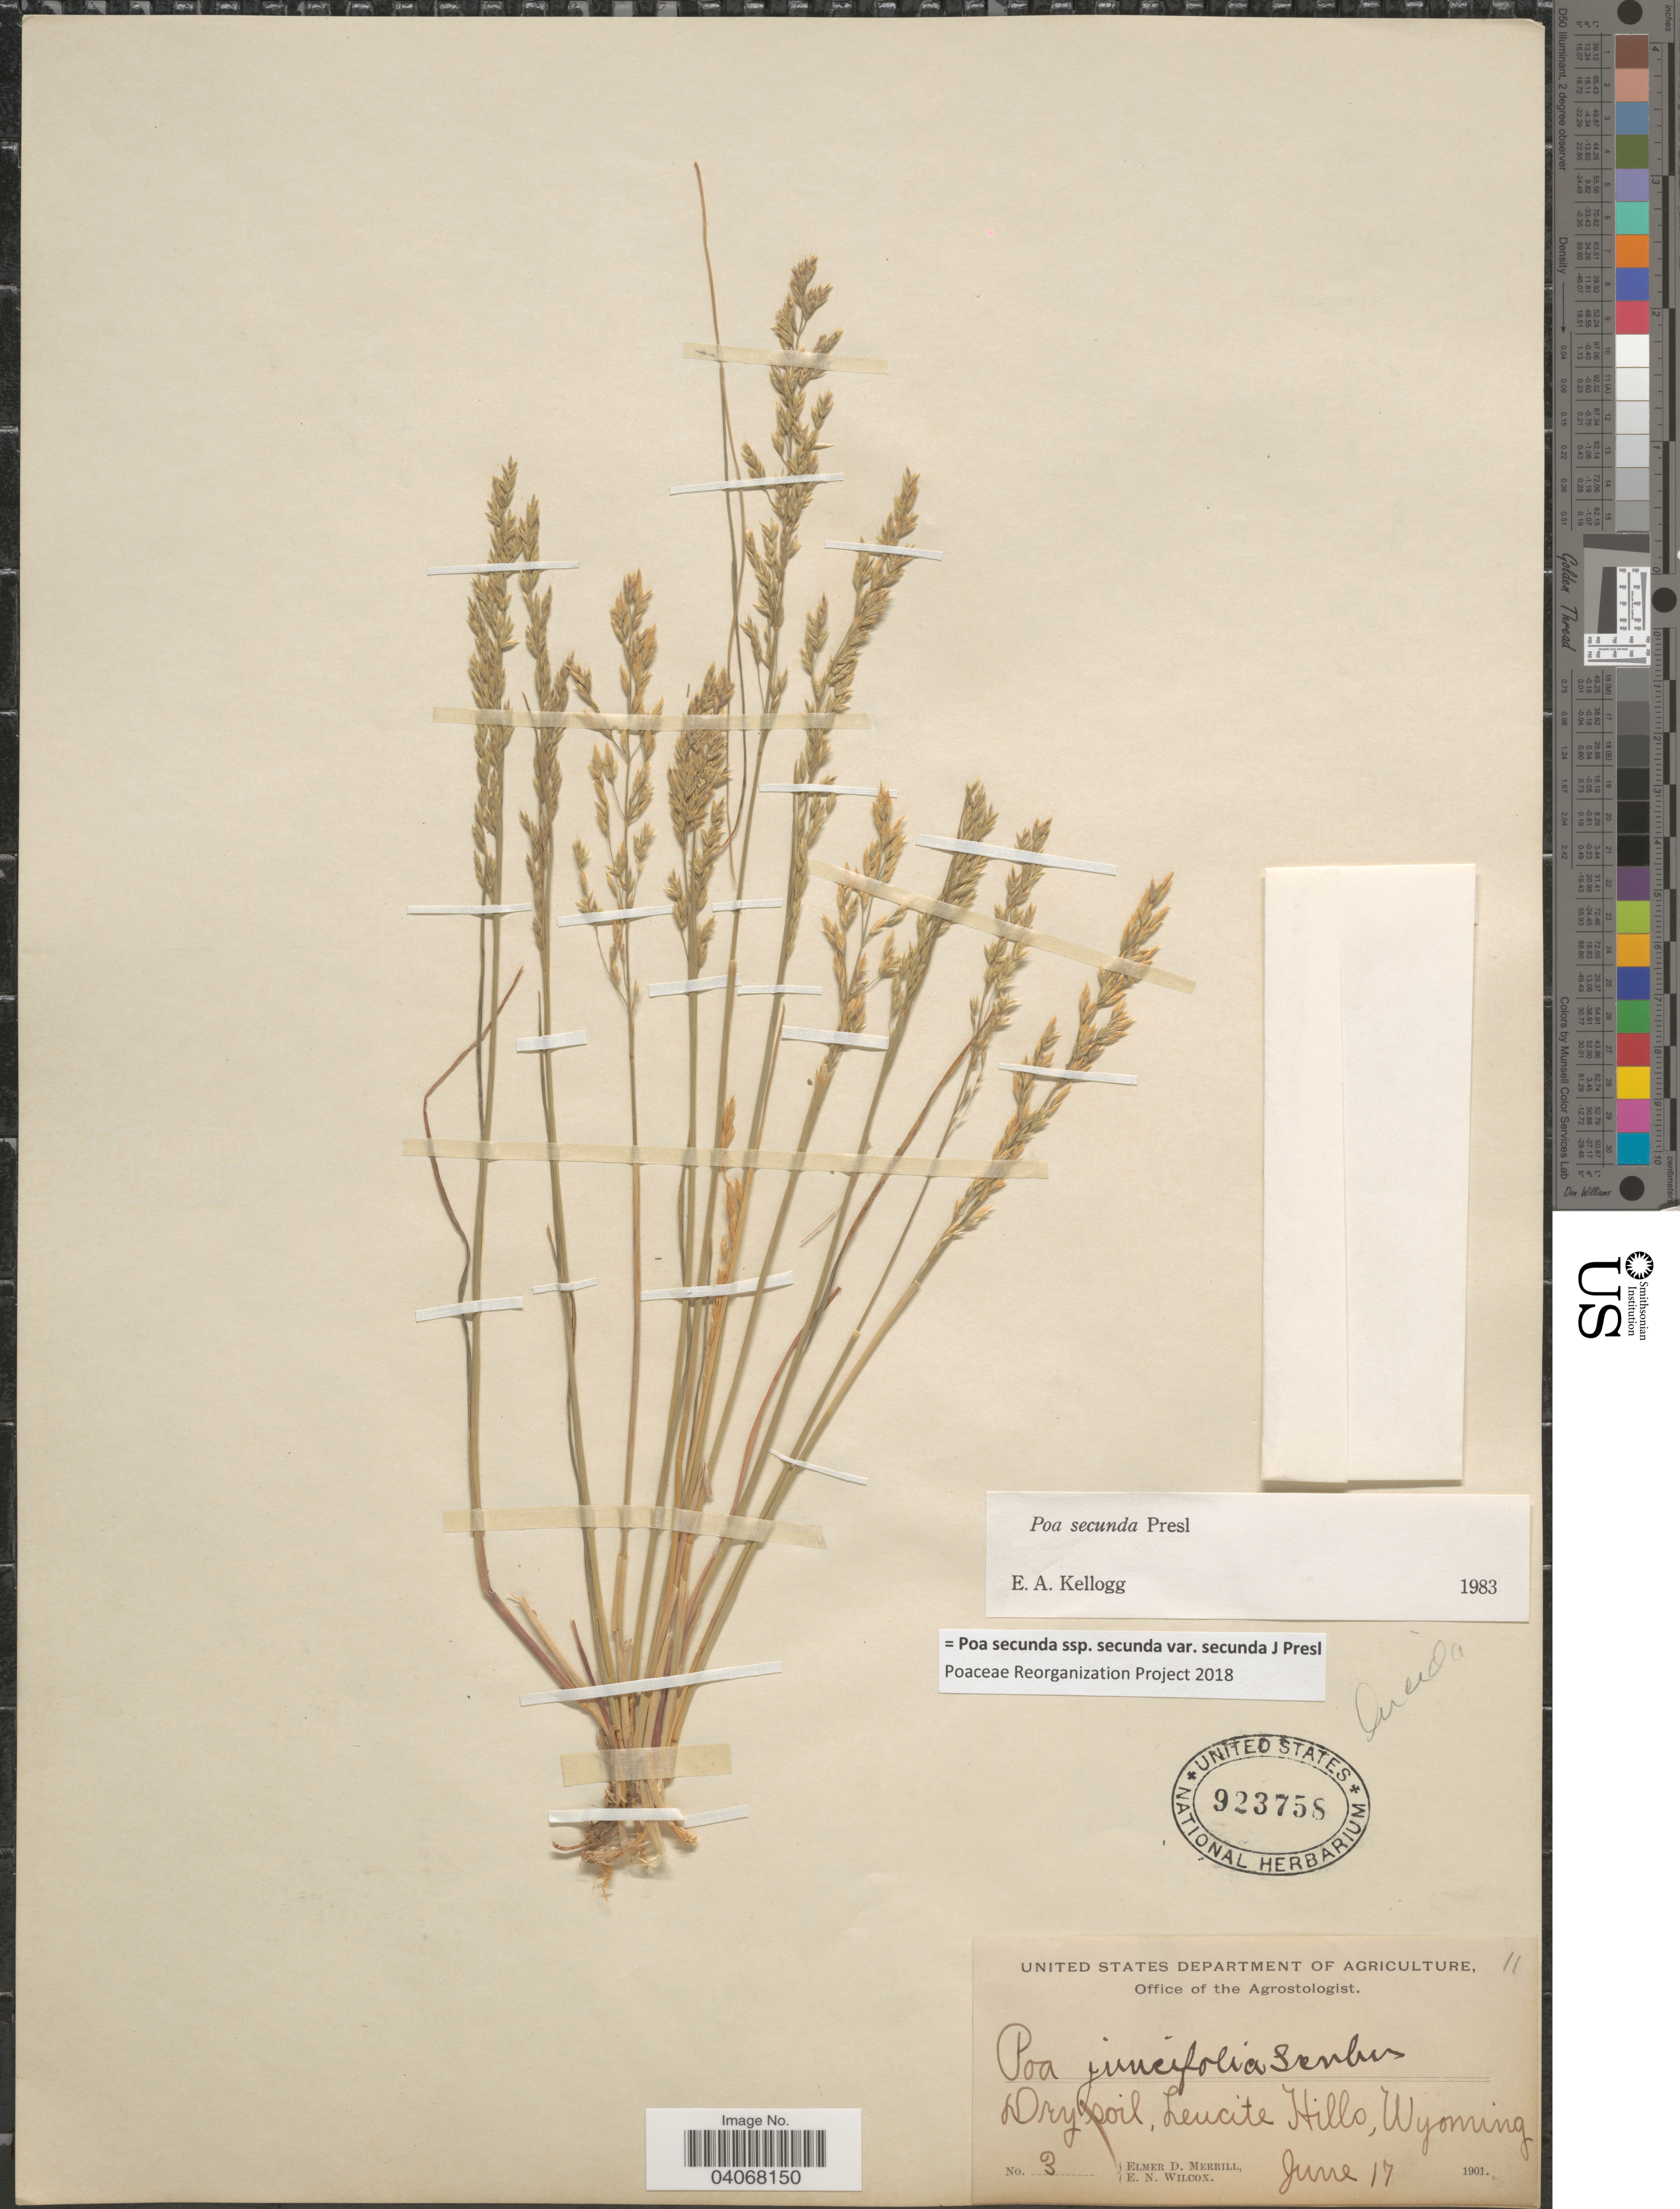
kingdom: Plantae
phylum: Tracheophyta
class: Liliopsida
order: Poales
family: Poaceae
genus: Poa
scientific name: Poa secunda subsp. secunda var. secunda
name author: J. Presl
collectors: E. D. Merrill & E. Wilcox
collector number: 3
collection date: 1901-06-17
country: United States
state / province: Wyoming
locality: Dry soil, Leucite Hills.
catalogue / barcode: US 923758